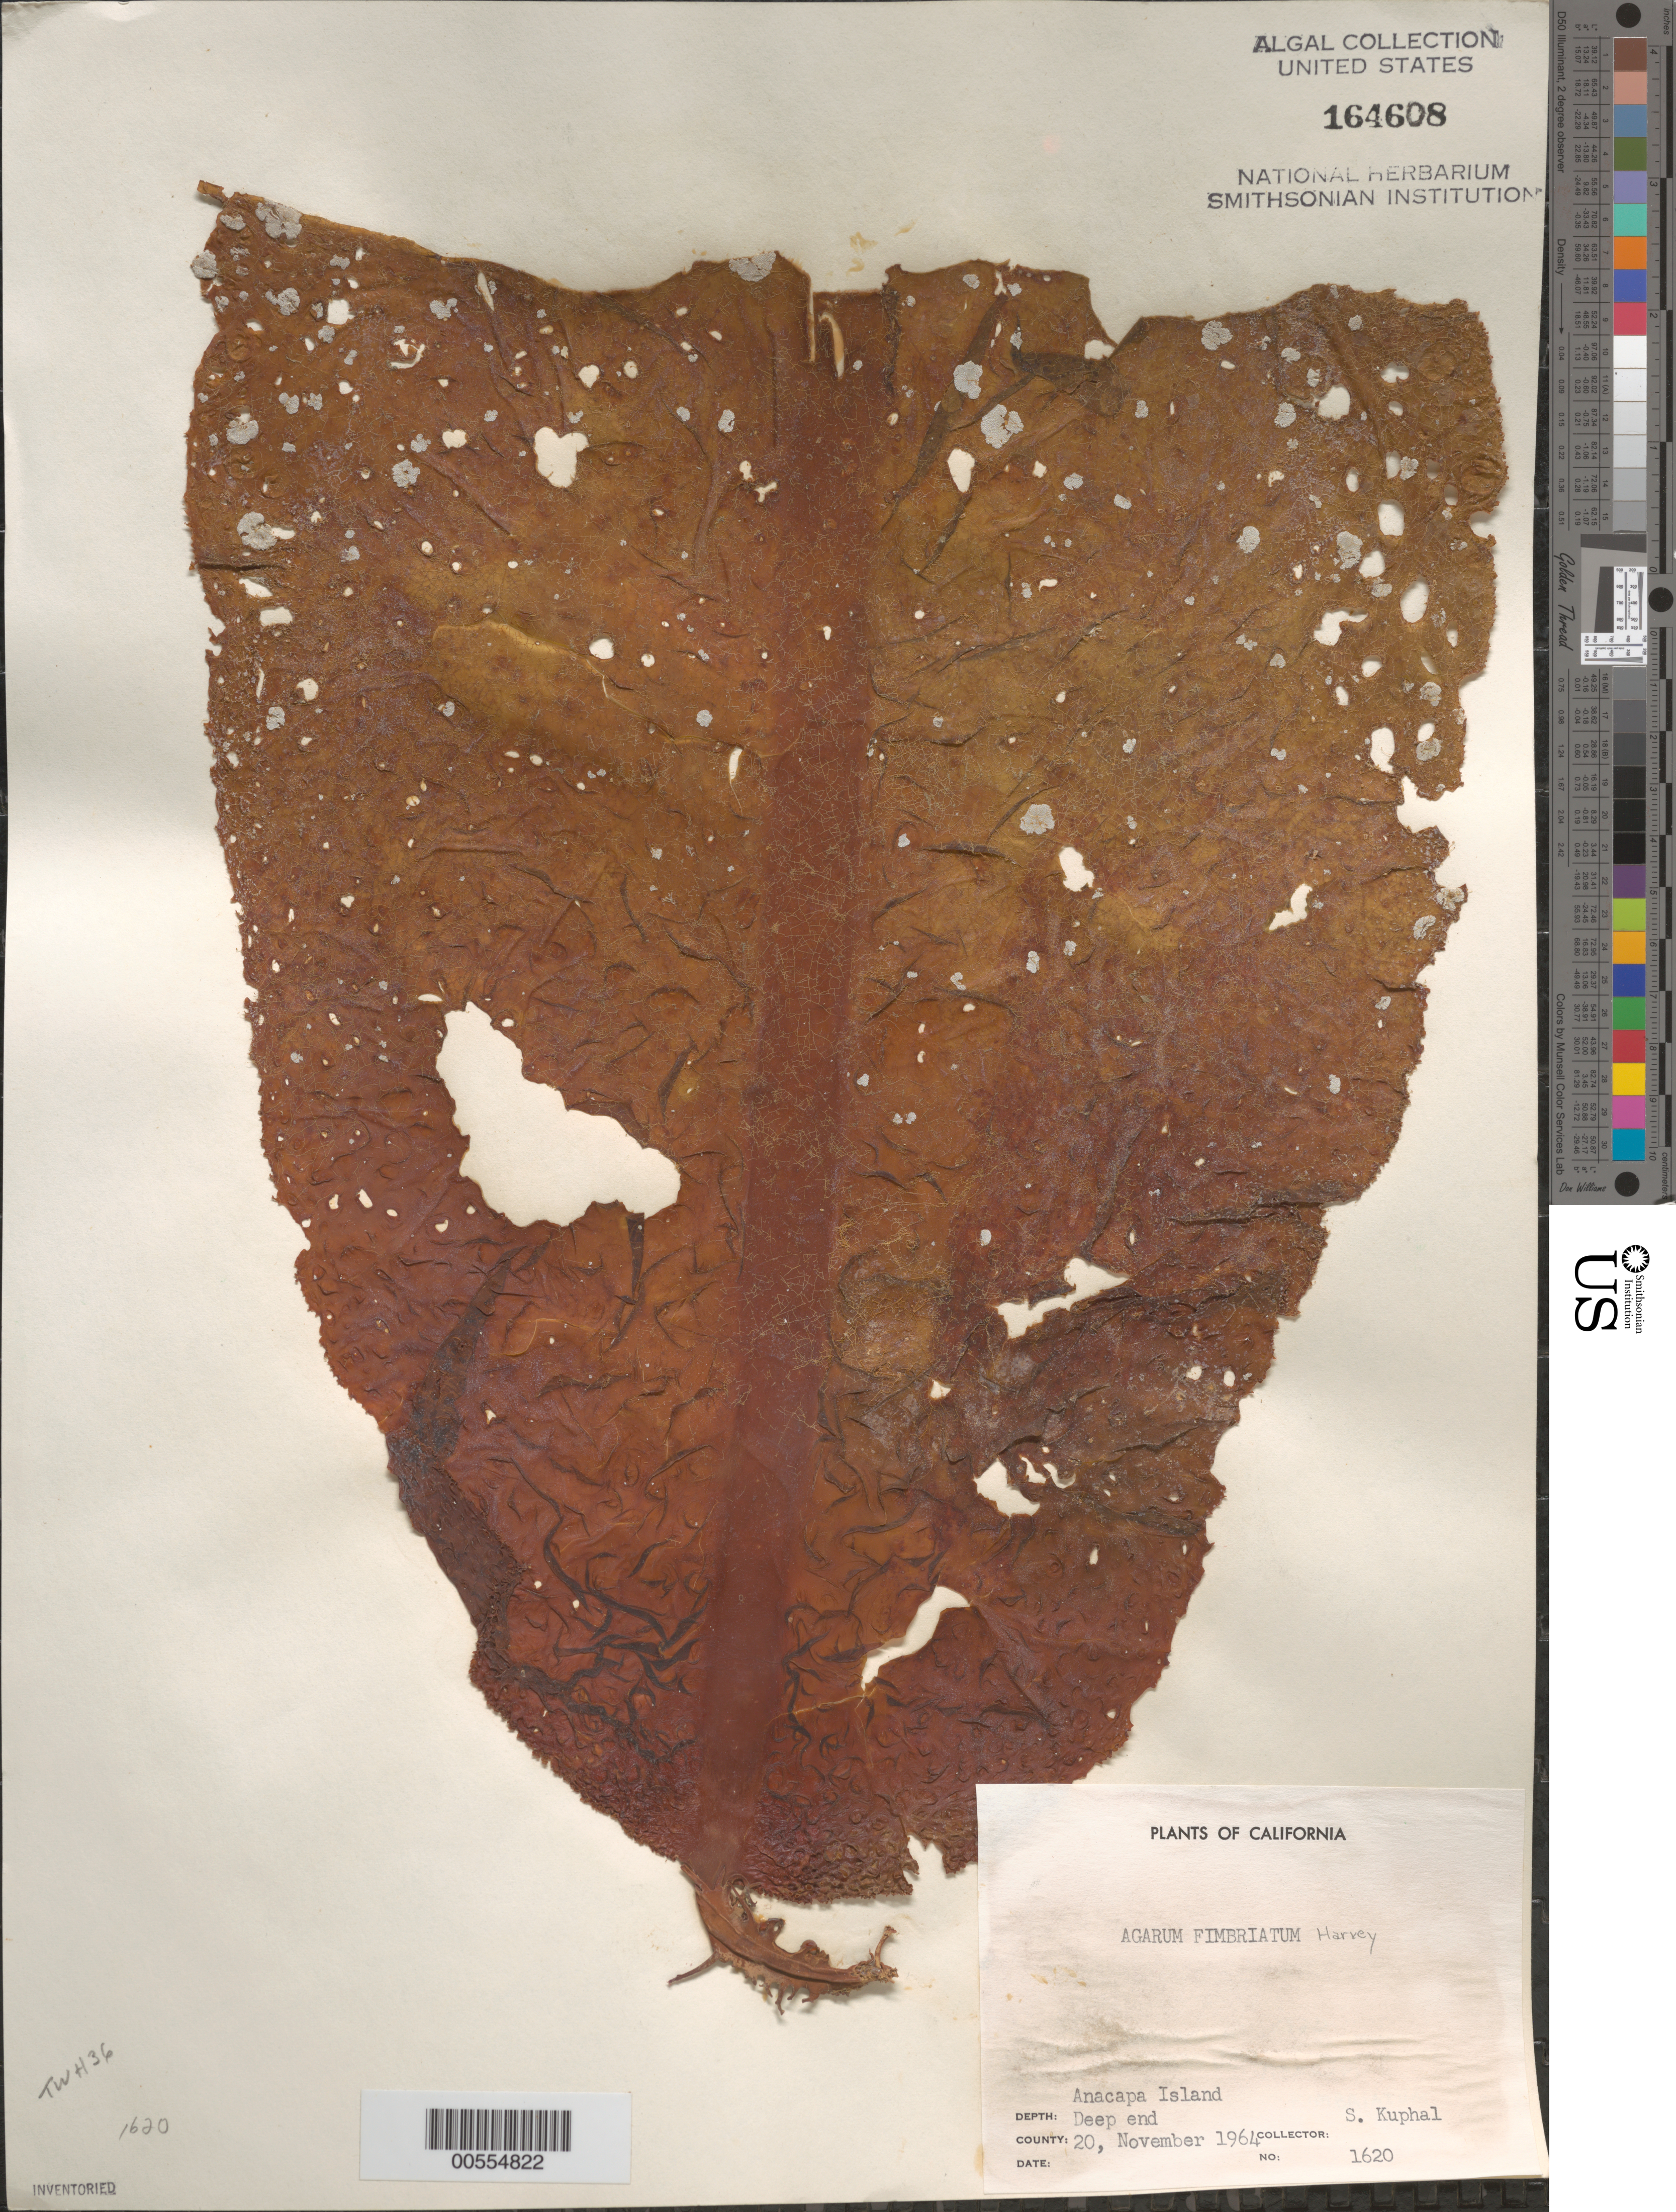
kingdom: Chromista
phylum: Ochrophyta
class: Phaeophyceae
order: Laminariales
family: Agaraceae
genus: Neoagarum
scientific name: Neoagarum fimbriatum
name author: (Harvey) H.Kawai & Hanyuda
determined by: Algae name updating Project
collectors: S. Kuphal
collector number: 1620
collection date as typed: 20 Nov 1964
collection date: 1964-11-20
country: United States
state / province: California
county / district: Ventura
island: Anacapa Island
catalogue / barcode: US 164608